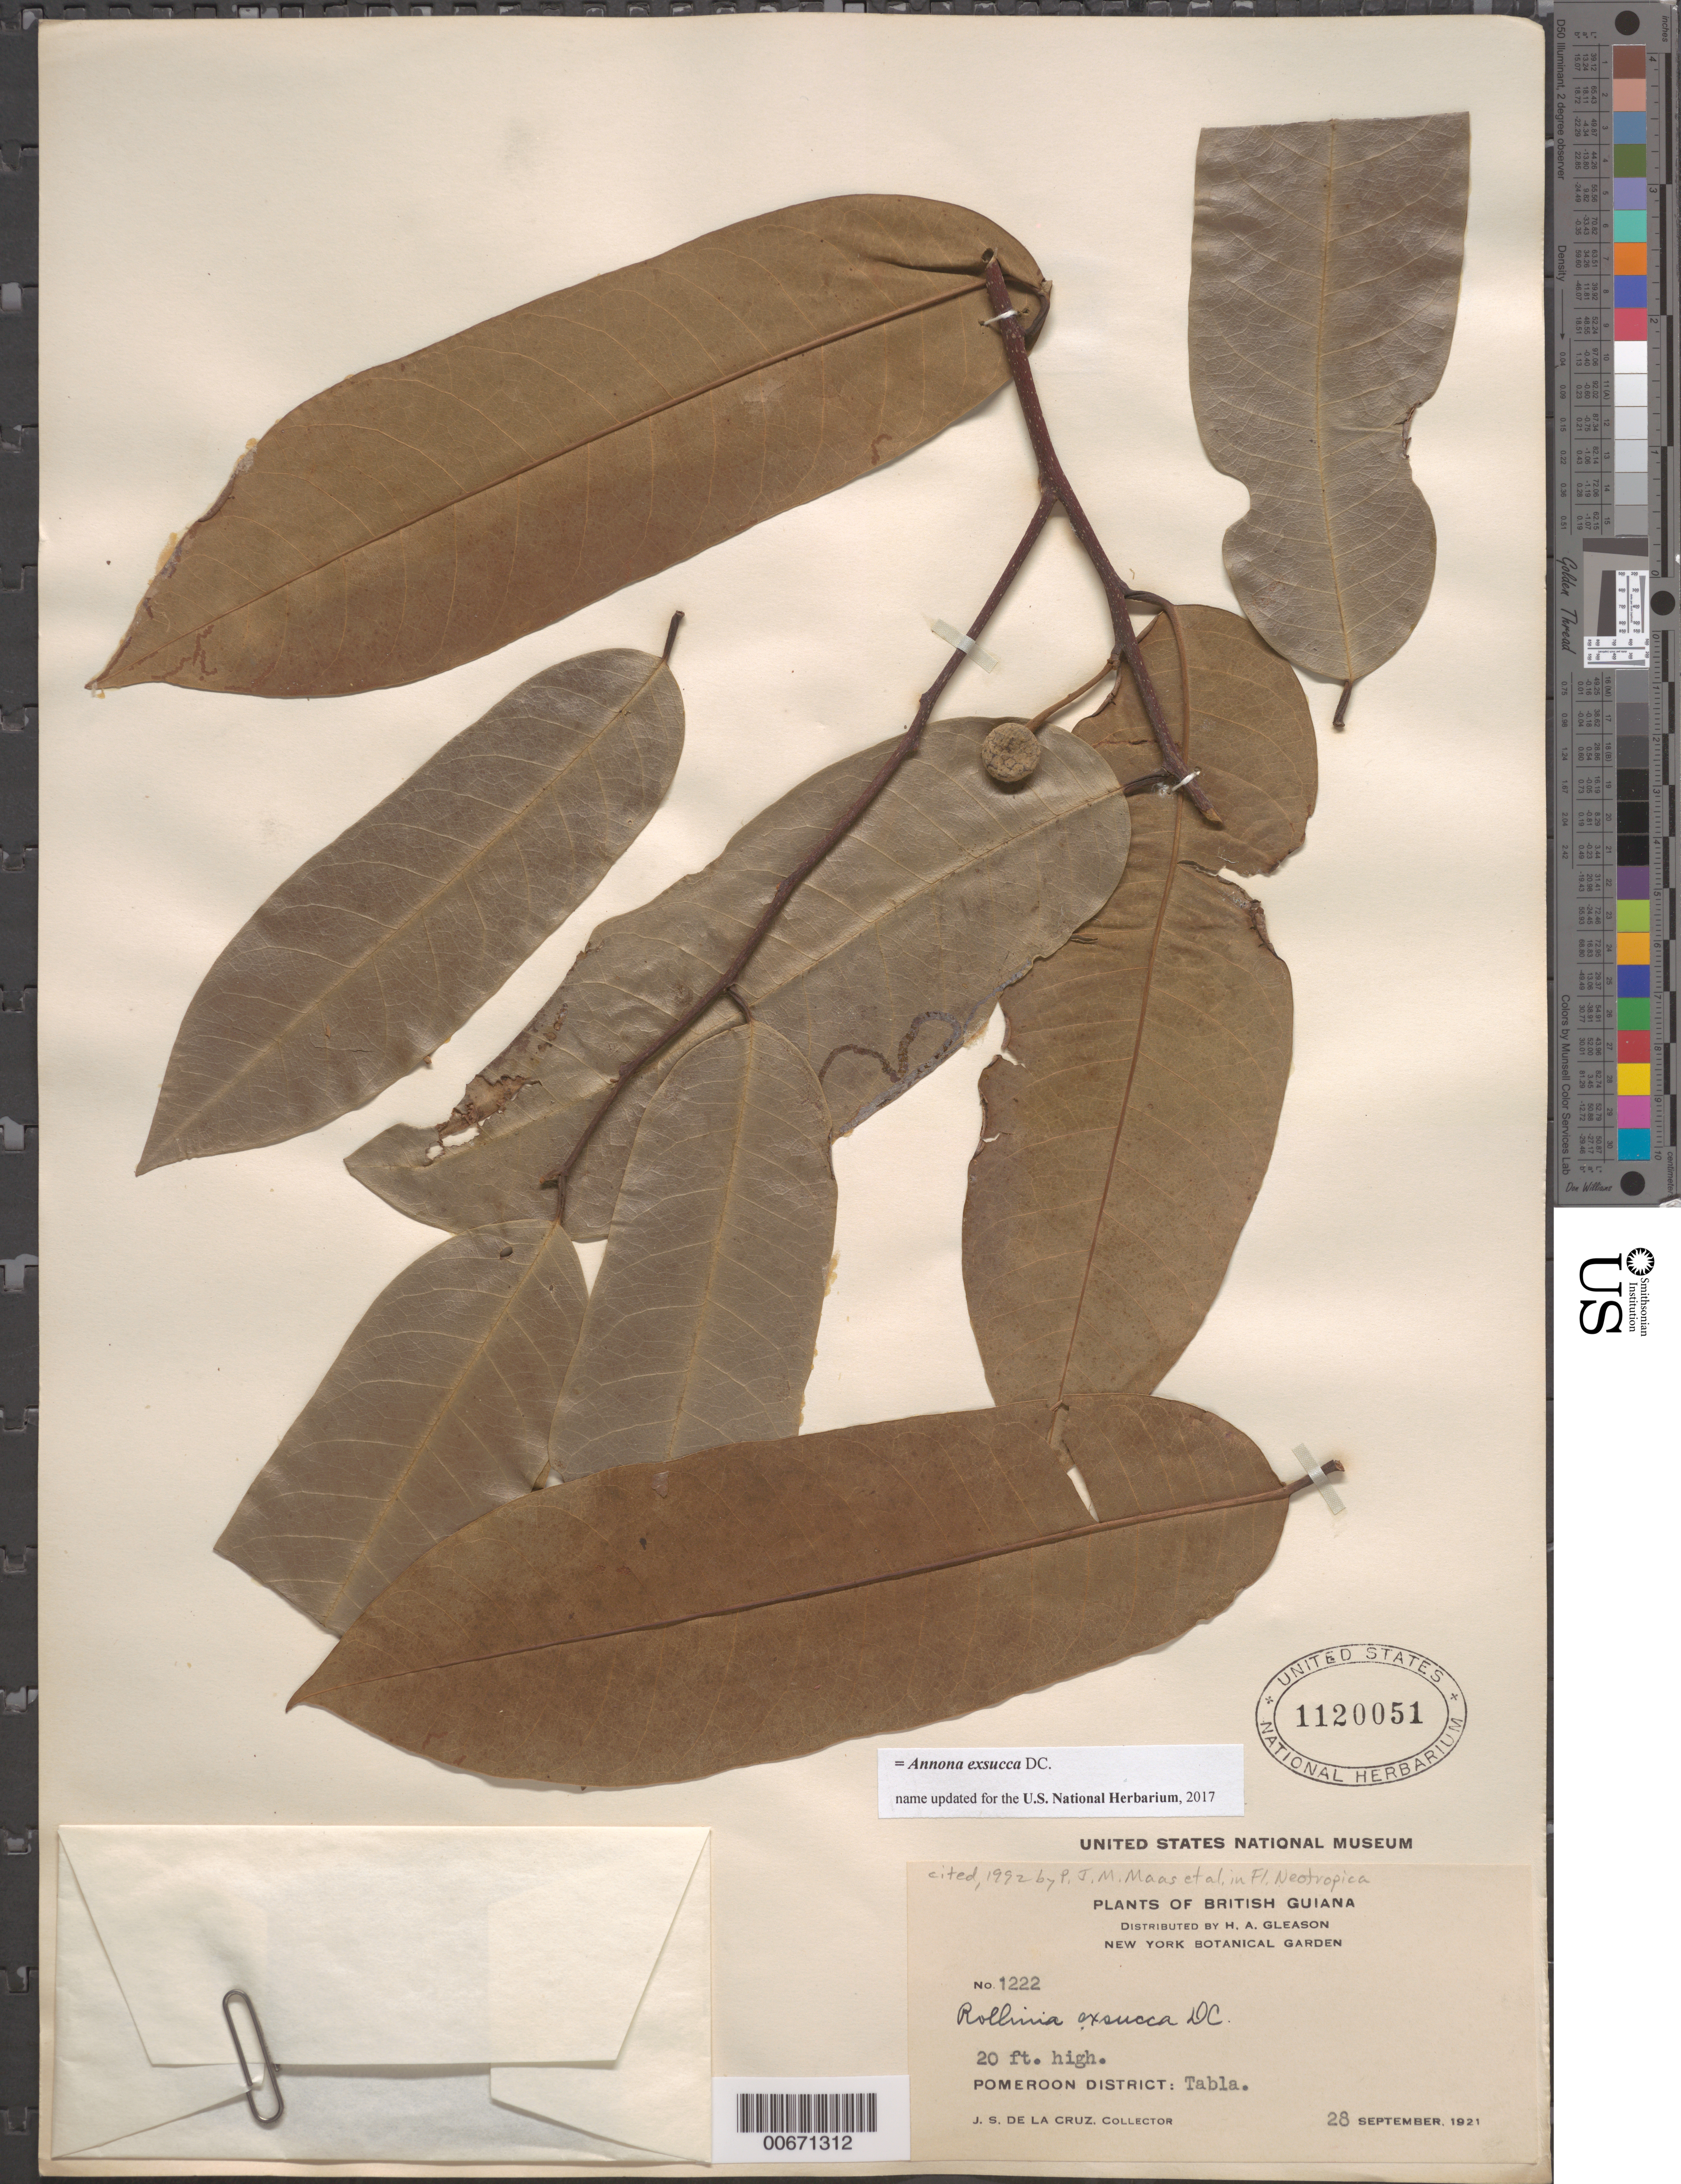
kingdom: Plantae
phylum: Tracheophyta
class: Magnoliopsida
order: Magnoliales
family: Annonaceae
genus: Annona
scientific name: Annona exsucca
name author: DC. ex Dunal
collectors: J. S. de la Cruz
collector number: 1222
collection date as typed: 28-Sep-21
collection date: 1921-09-28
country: Guyana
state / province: Barima-Waini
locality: Tabla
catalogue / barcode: US 1120051